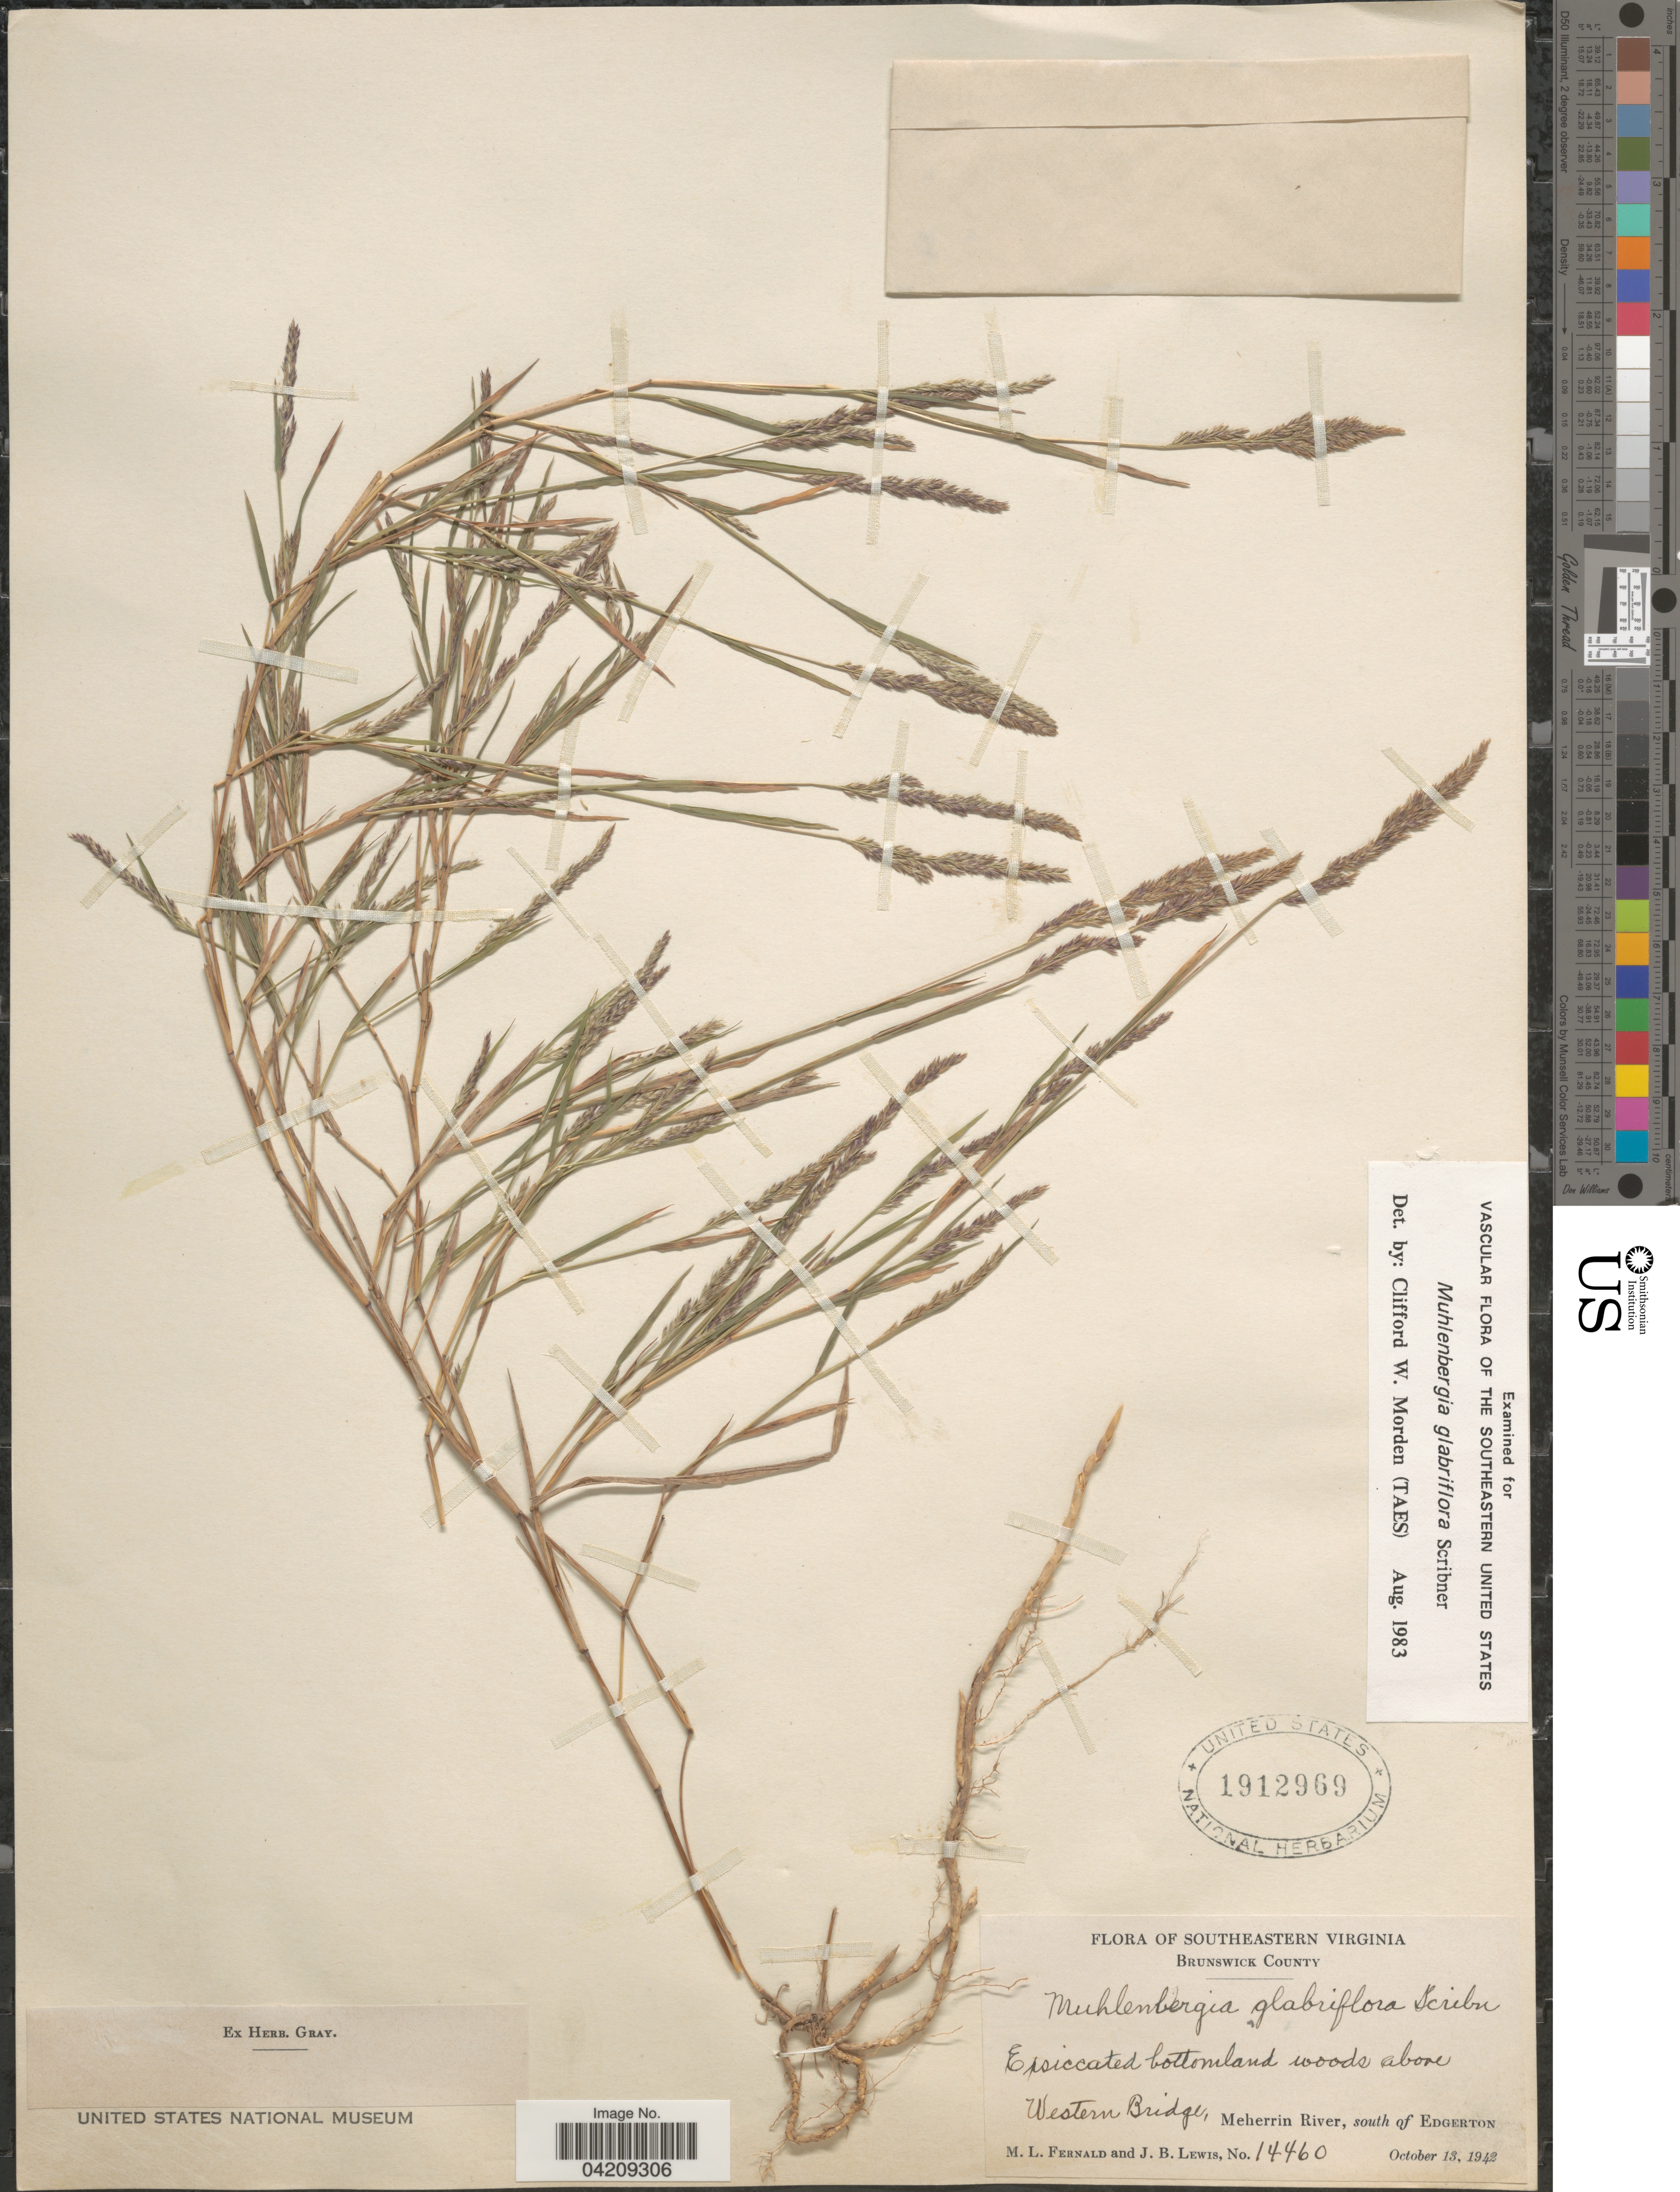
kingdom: Plantae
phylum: Tracheophyta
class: Liliopsida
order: Poales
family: Poaceae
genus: Muhlenbergia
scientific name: Muhlenbergia glabrifloris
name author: Scribn.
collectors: M. L. Fernald & J. B. Lewis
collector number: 14460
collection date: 1942-10-13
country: United States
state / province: Virginia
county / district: Brunswick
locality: Southeastern Virginia. Brunswick County. Exsiccated bottomland woods above Western Bridge, Meherrin River, south of Edgerton.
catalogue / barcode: US 1912969